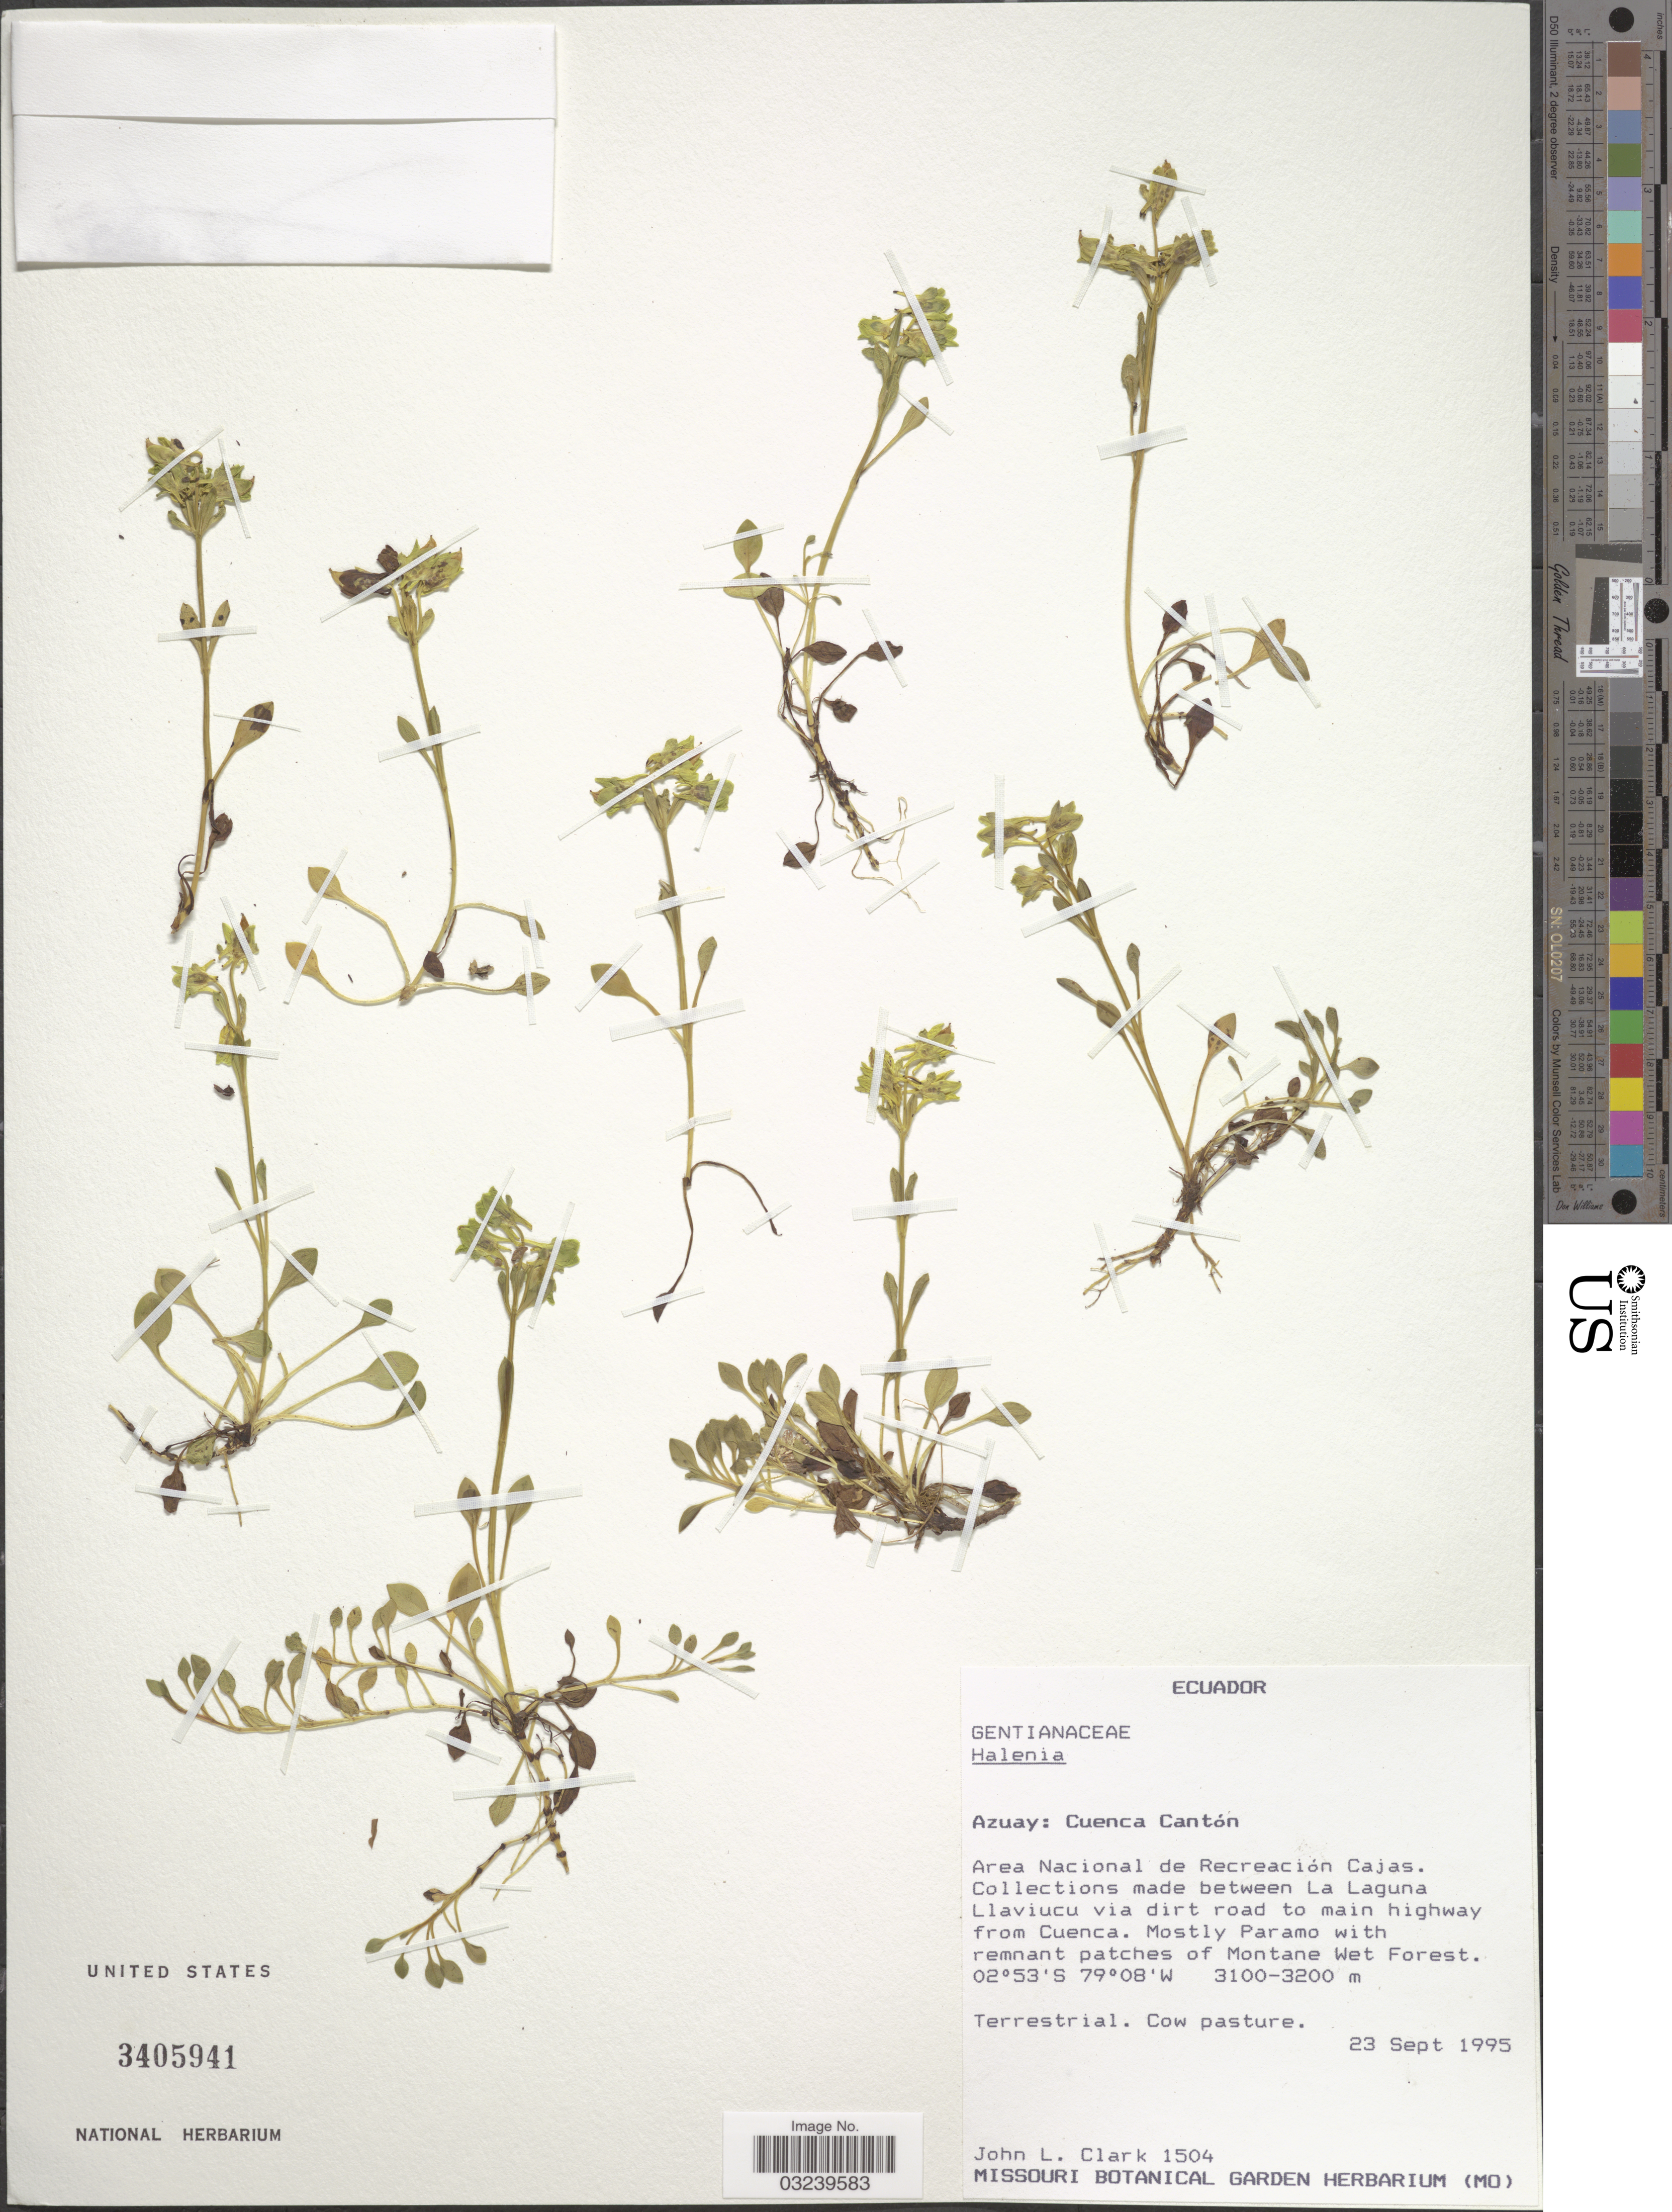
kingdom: Plantae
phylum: Tracheophyta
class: Magnoliopsida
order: Gentianales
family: Gentianaceae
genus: Halenia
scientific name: Halenia sp.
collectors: J. L. Clark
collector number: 1504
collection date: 1995-09-23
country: Ecuador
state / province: Azuay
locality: Cuenca Cantón, Area Nacional de Recreación Cajas, Collections made between La Laguna Llaviucu via dirt road to main highway from Cuenca.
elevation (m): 3100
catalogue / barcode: US 3405941